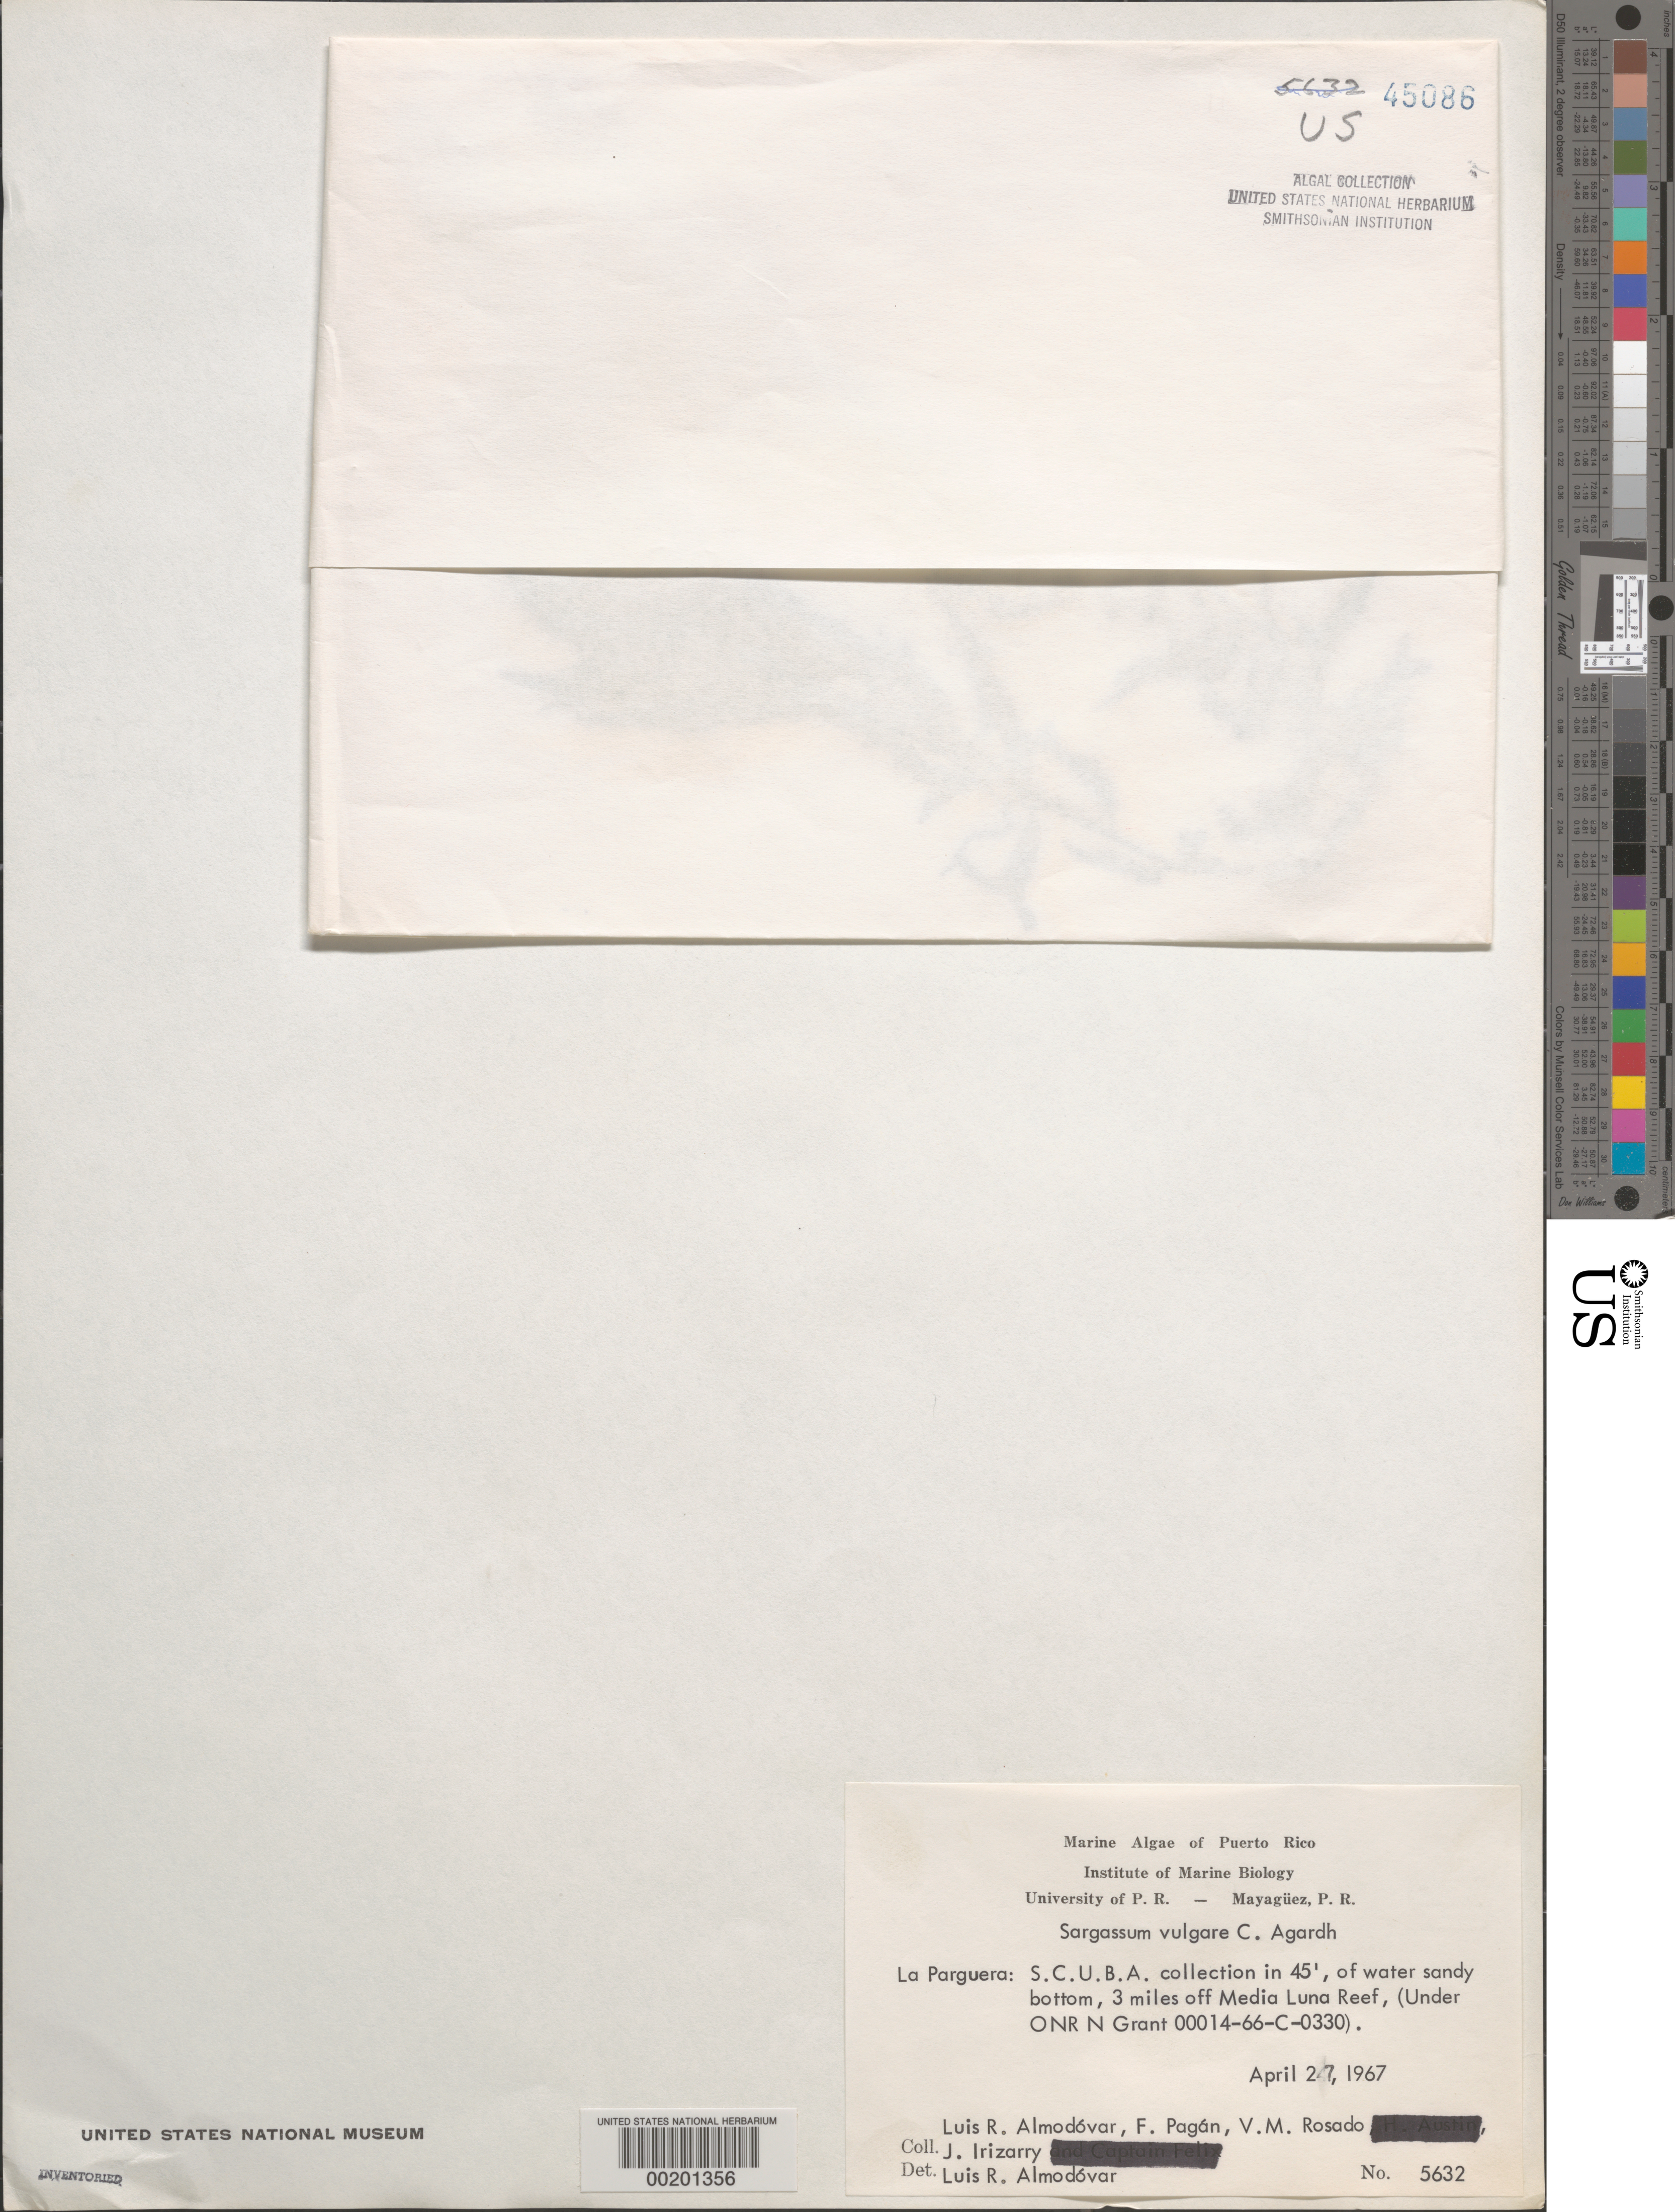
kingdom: Chromista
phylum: Ochrophyta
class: Phaeophyceae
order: Fucales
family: Sargassaceae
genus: Sargassum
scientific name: Sargassum vulgare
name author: C. Agardh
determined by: Almodovar, L. R.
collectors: L. Almodovar, F. Pagan, V. Rosado & J. Irizarry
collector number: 5632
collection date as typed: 27 Apr 1967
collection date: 1967-04-27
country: Puerto Rico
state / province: Lajas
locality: La Parguera, 3 miles off Media Luna Reef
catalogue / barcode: US 45086